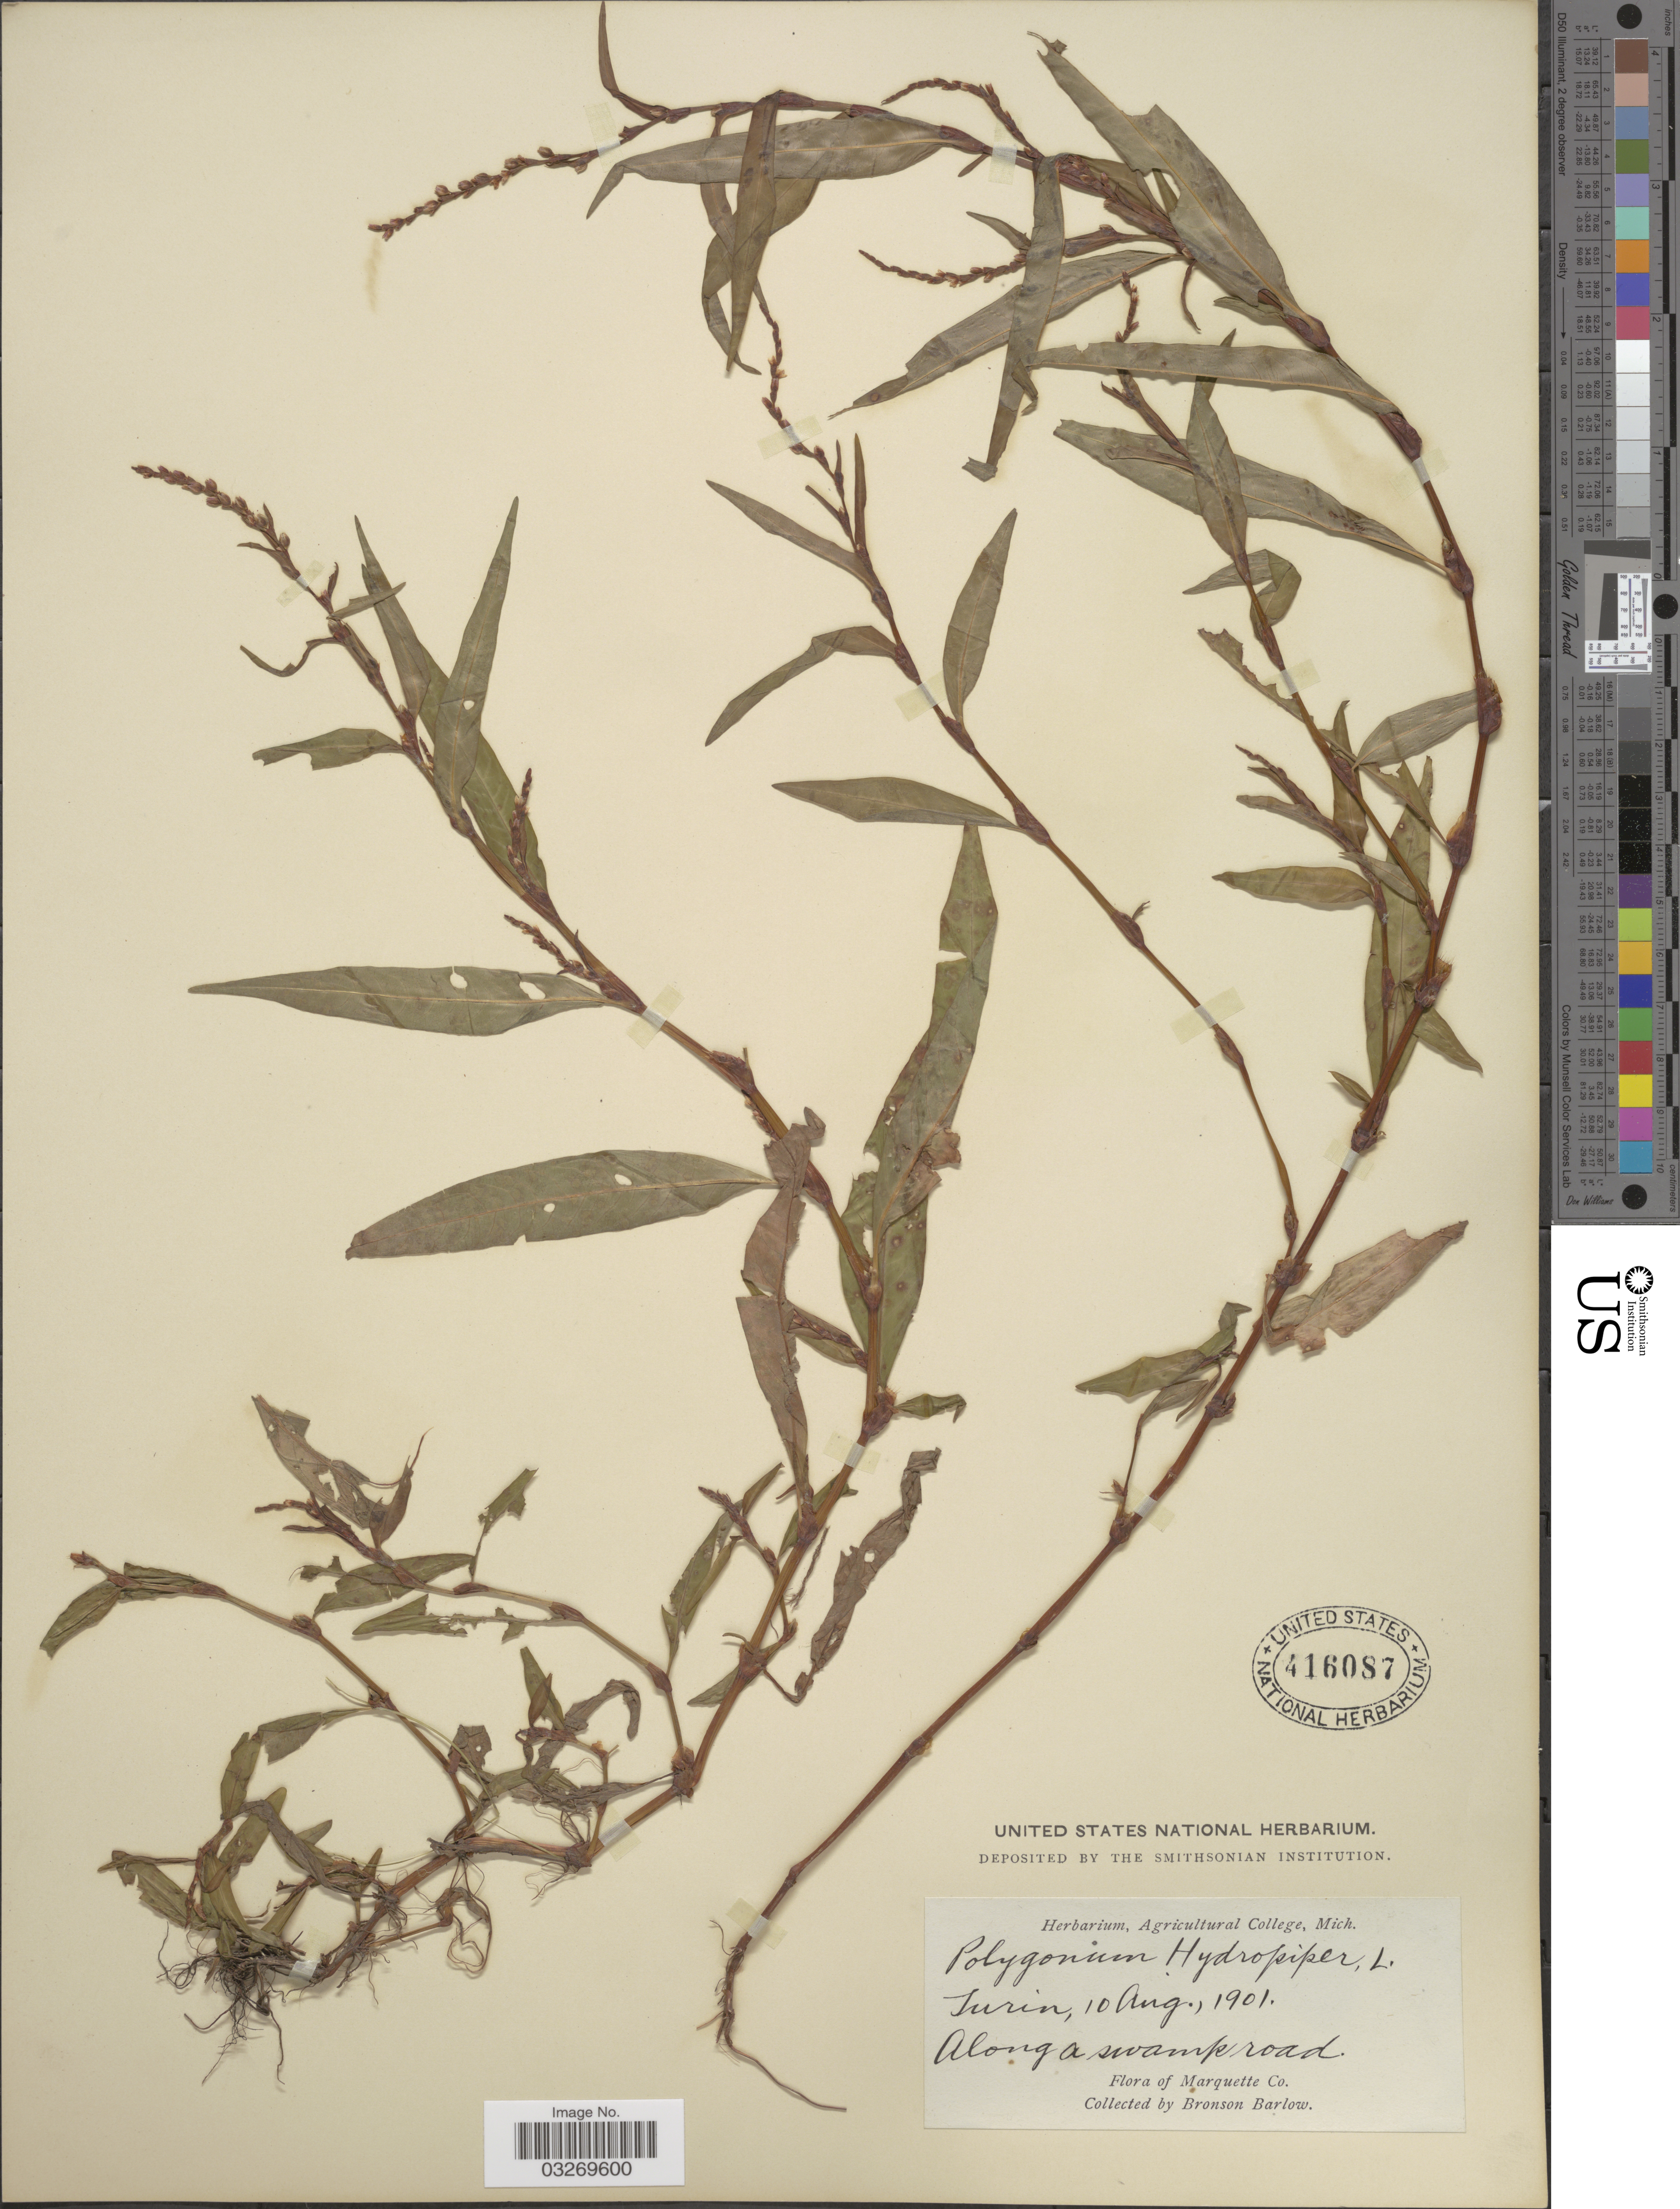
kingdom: Plantae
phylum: Tracheophyta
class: Magnoliopsida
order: Caryophyllales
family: Polygonaceae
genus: Persicaria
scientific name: Persicaria hydropiper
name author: (L.) Delarbre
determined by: Atha, D. E.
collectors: Barlow, B.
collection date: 1901-08-10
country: United States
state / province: Michigan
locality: Turin. Marquette Co.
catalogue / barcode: US 416087